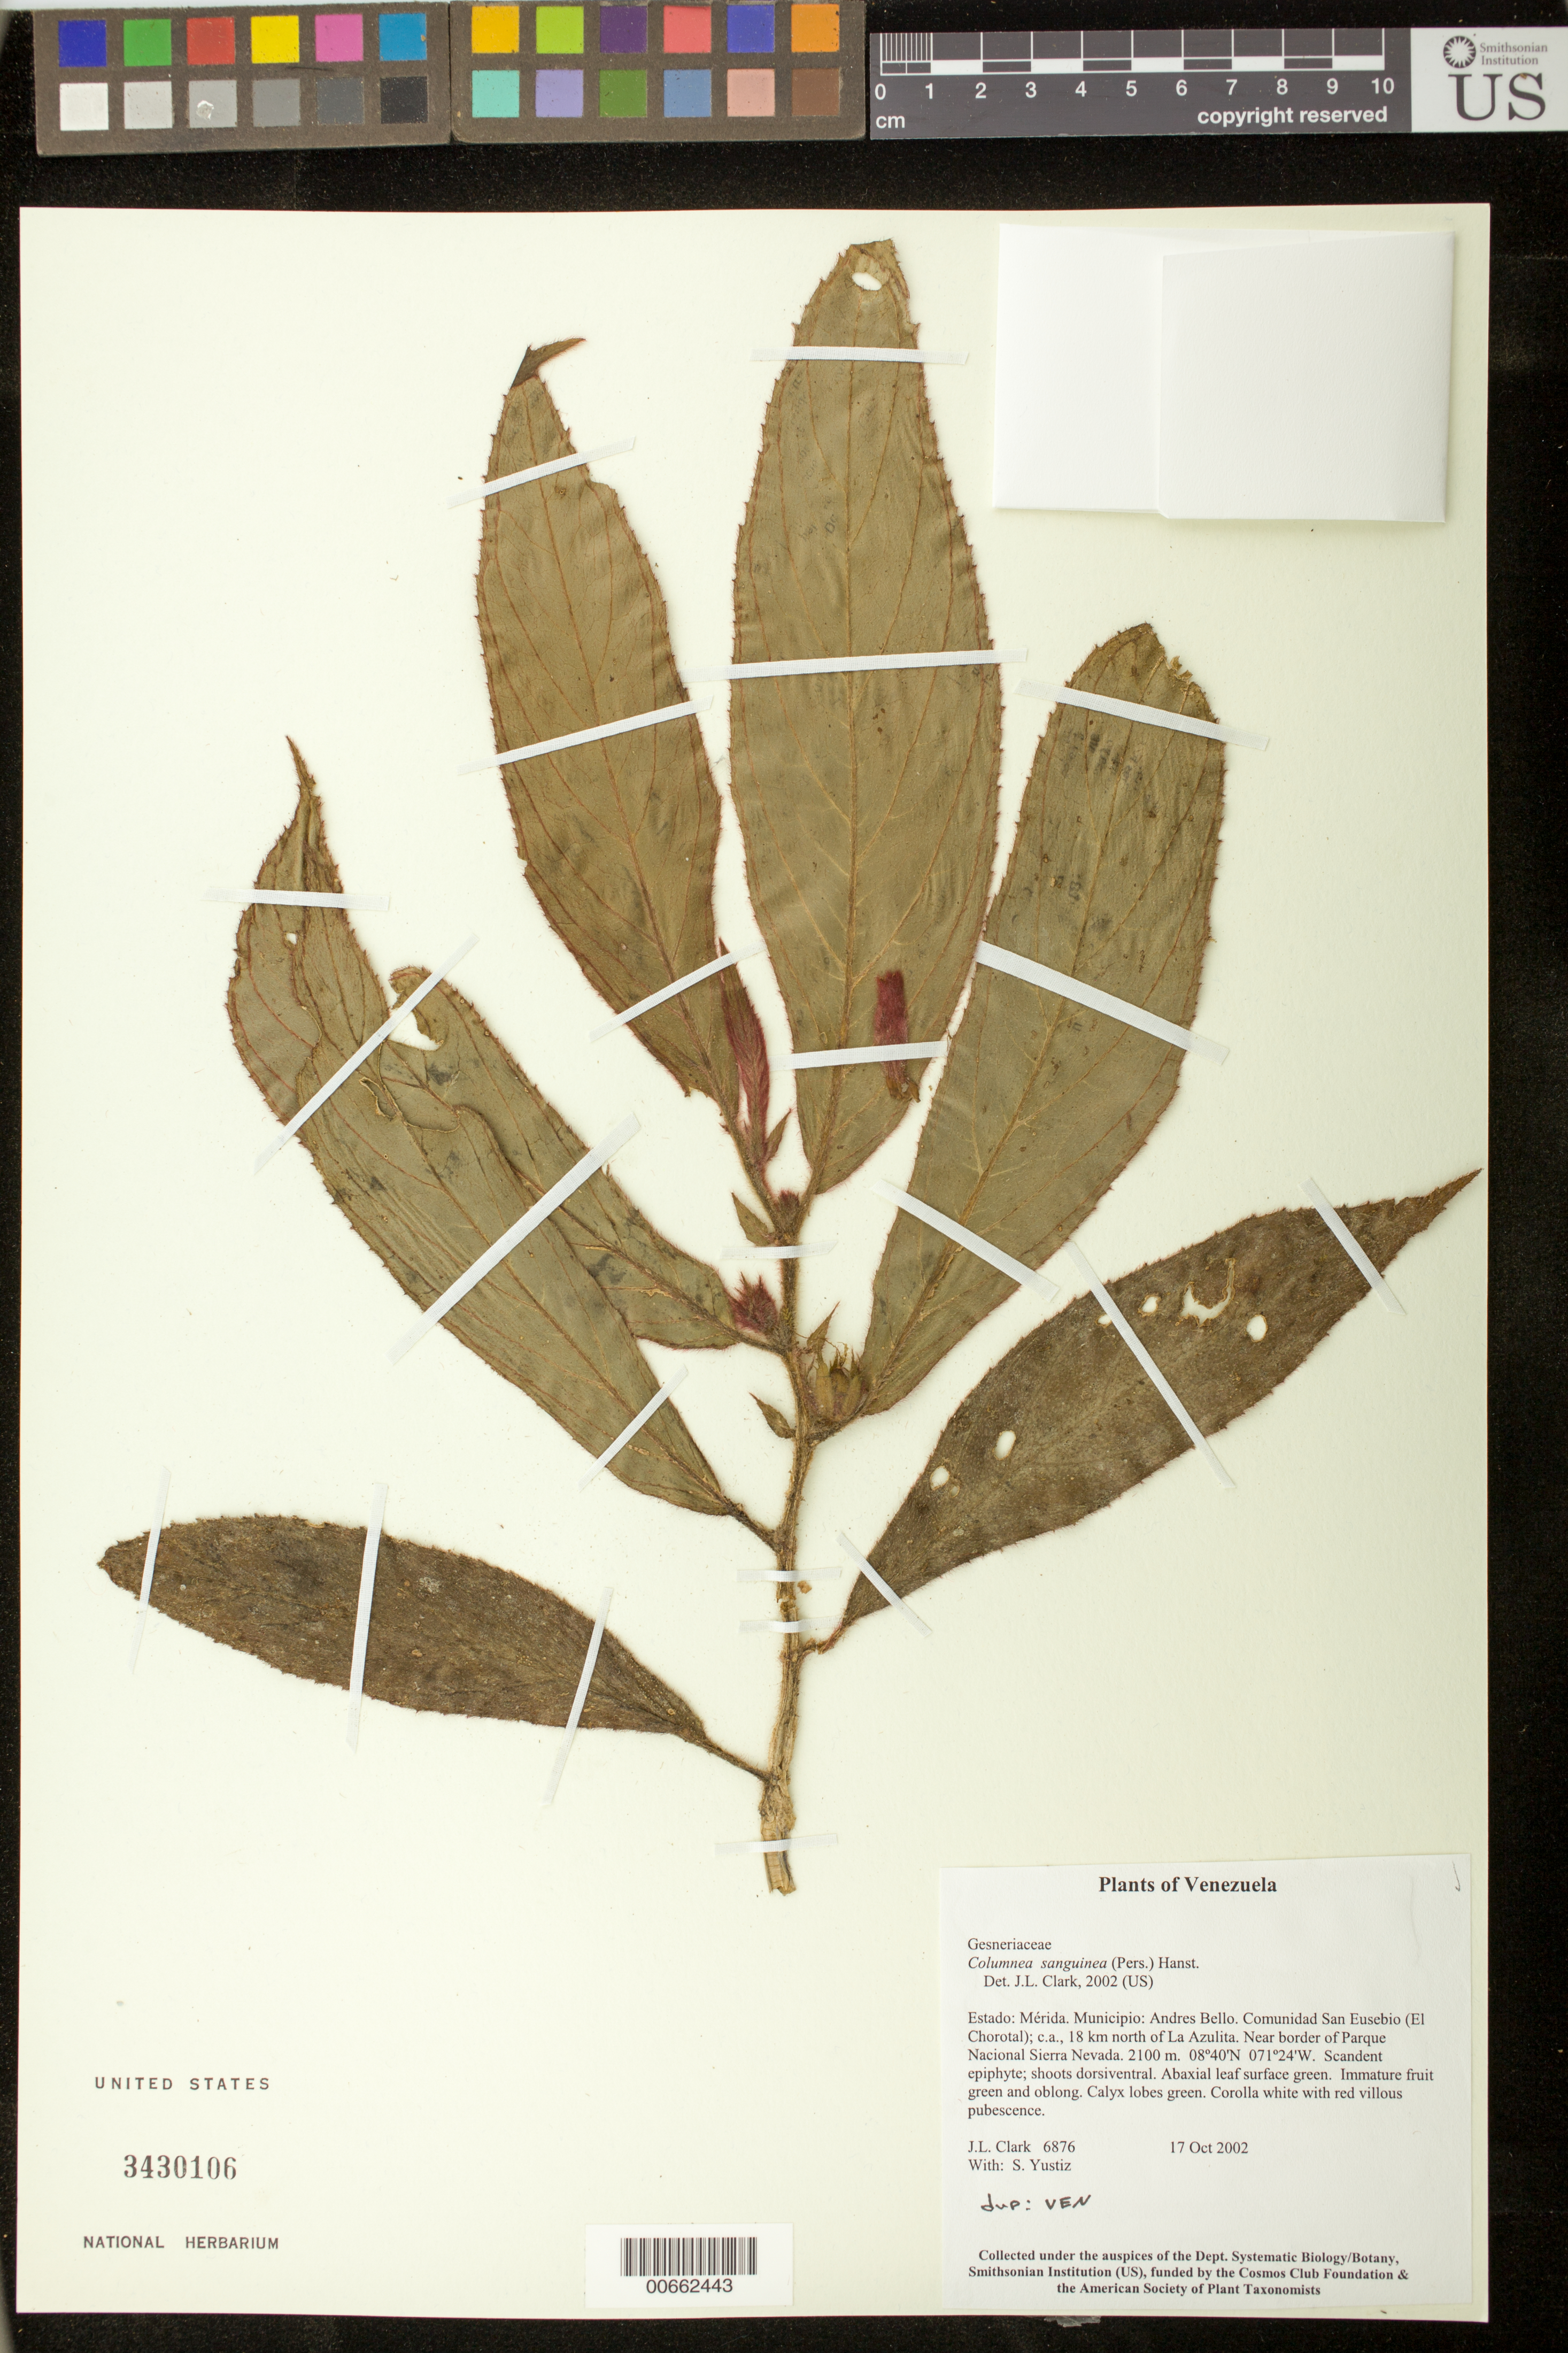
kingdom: Plantae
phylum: Tracheophyta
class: Magnoliopsida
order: Lamiales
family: Gesneriaceae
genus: Columnea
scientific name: Columnea sanguinea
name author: (Pers.) Hanst.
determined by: Clark, J. L., (SEL), The Marie Selby Botanical Garden (UNITED STATES)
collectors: J. L. Clark & S. Yustiz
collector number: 6876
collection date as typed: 17 Oct 2002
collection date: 2002-10-17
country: Venezuela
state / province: Mérida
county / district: Andres Bello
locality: Andres Bello: Comunidad San Eusebio (El Chorotal); c.a., 18 km north of La Azulita. Near border of Parque Nacional Sierra Nevada.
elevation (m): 2100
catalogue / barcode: US 3430106